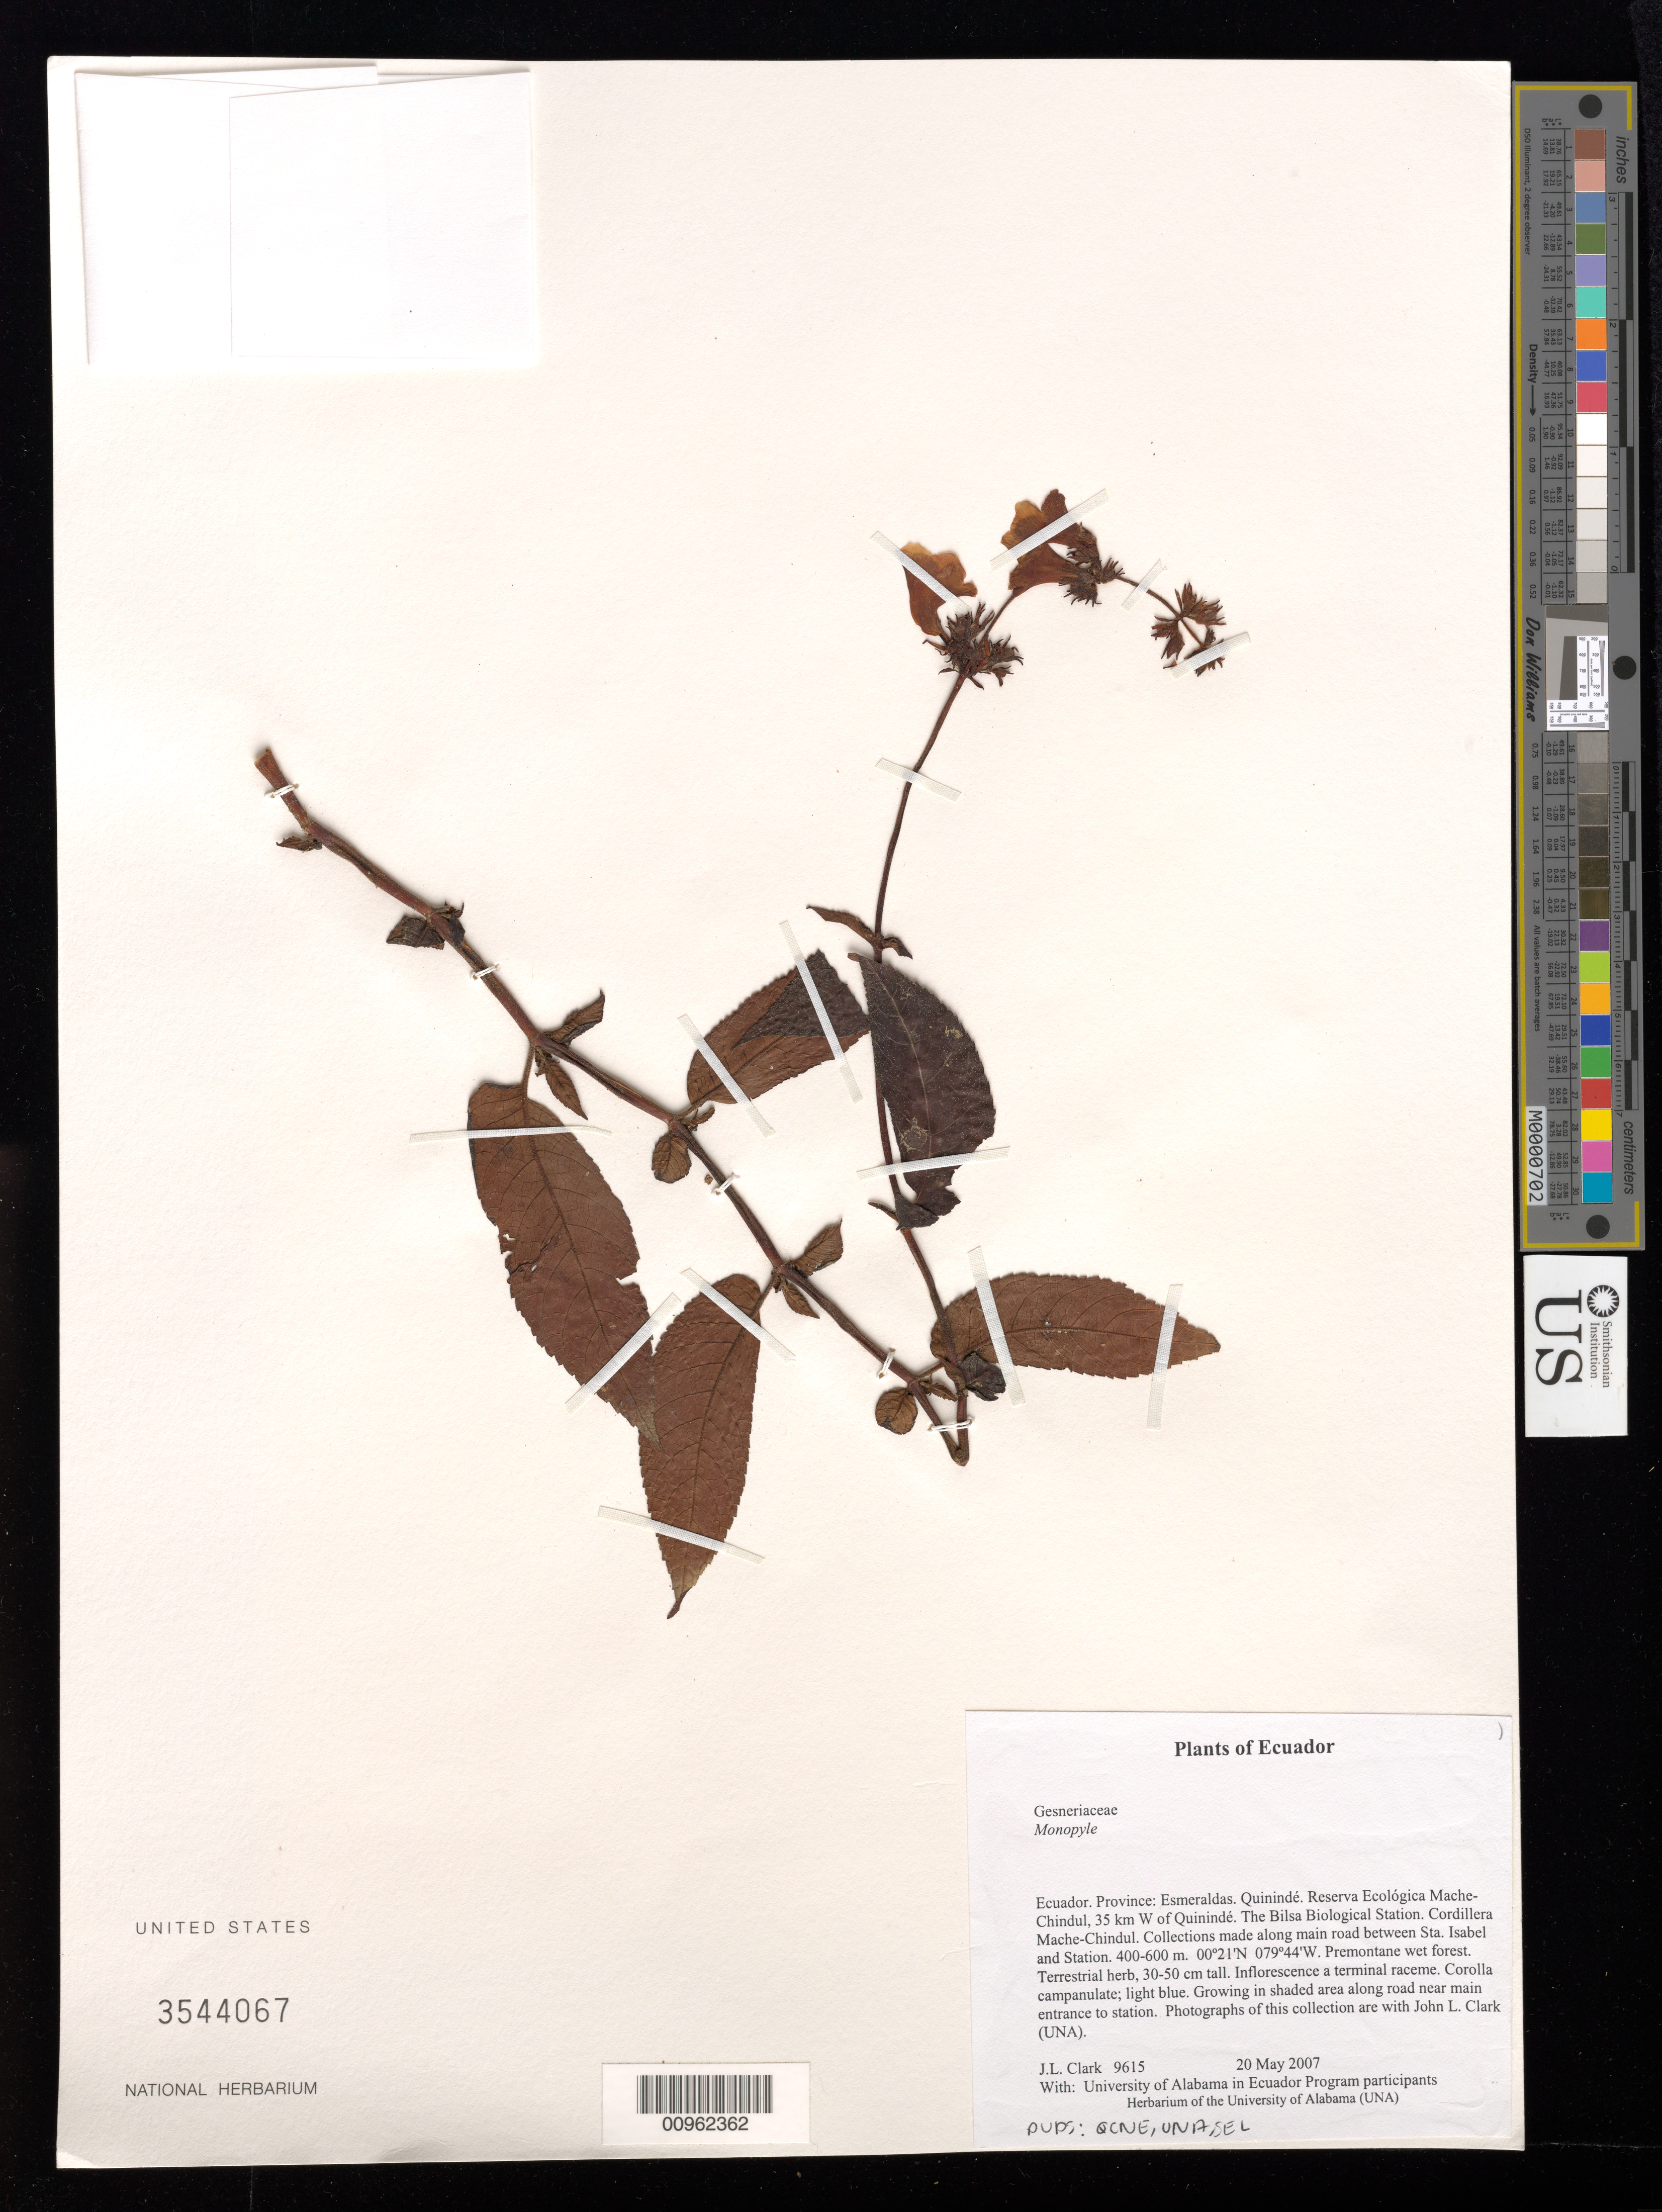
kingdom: Plantae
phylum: Tracheophyta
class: Magnoliopsida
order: Lamiales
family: Gesneriaceae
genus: Monopyle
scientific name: Monopyle sp.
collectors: J. L. Clark & University of Alabama in Ecuador Program participants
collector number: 9615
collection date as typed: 20 May 2007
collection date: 2007-05-20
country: Ecuador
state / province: Esmeraldas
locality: Quinindé. Reserva Ecológica Mache-Chindul, 35 km W of Quinindé. The Bilsa Biological Station. Cordillera Mache-Chindul. Collections made along main road between Sta. Isabel and Station.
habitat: Premontane wet forest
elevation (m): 400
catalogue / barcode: US 3544067